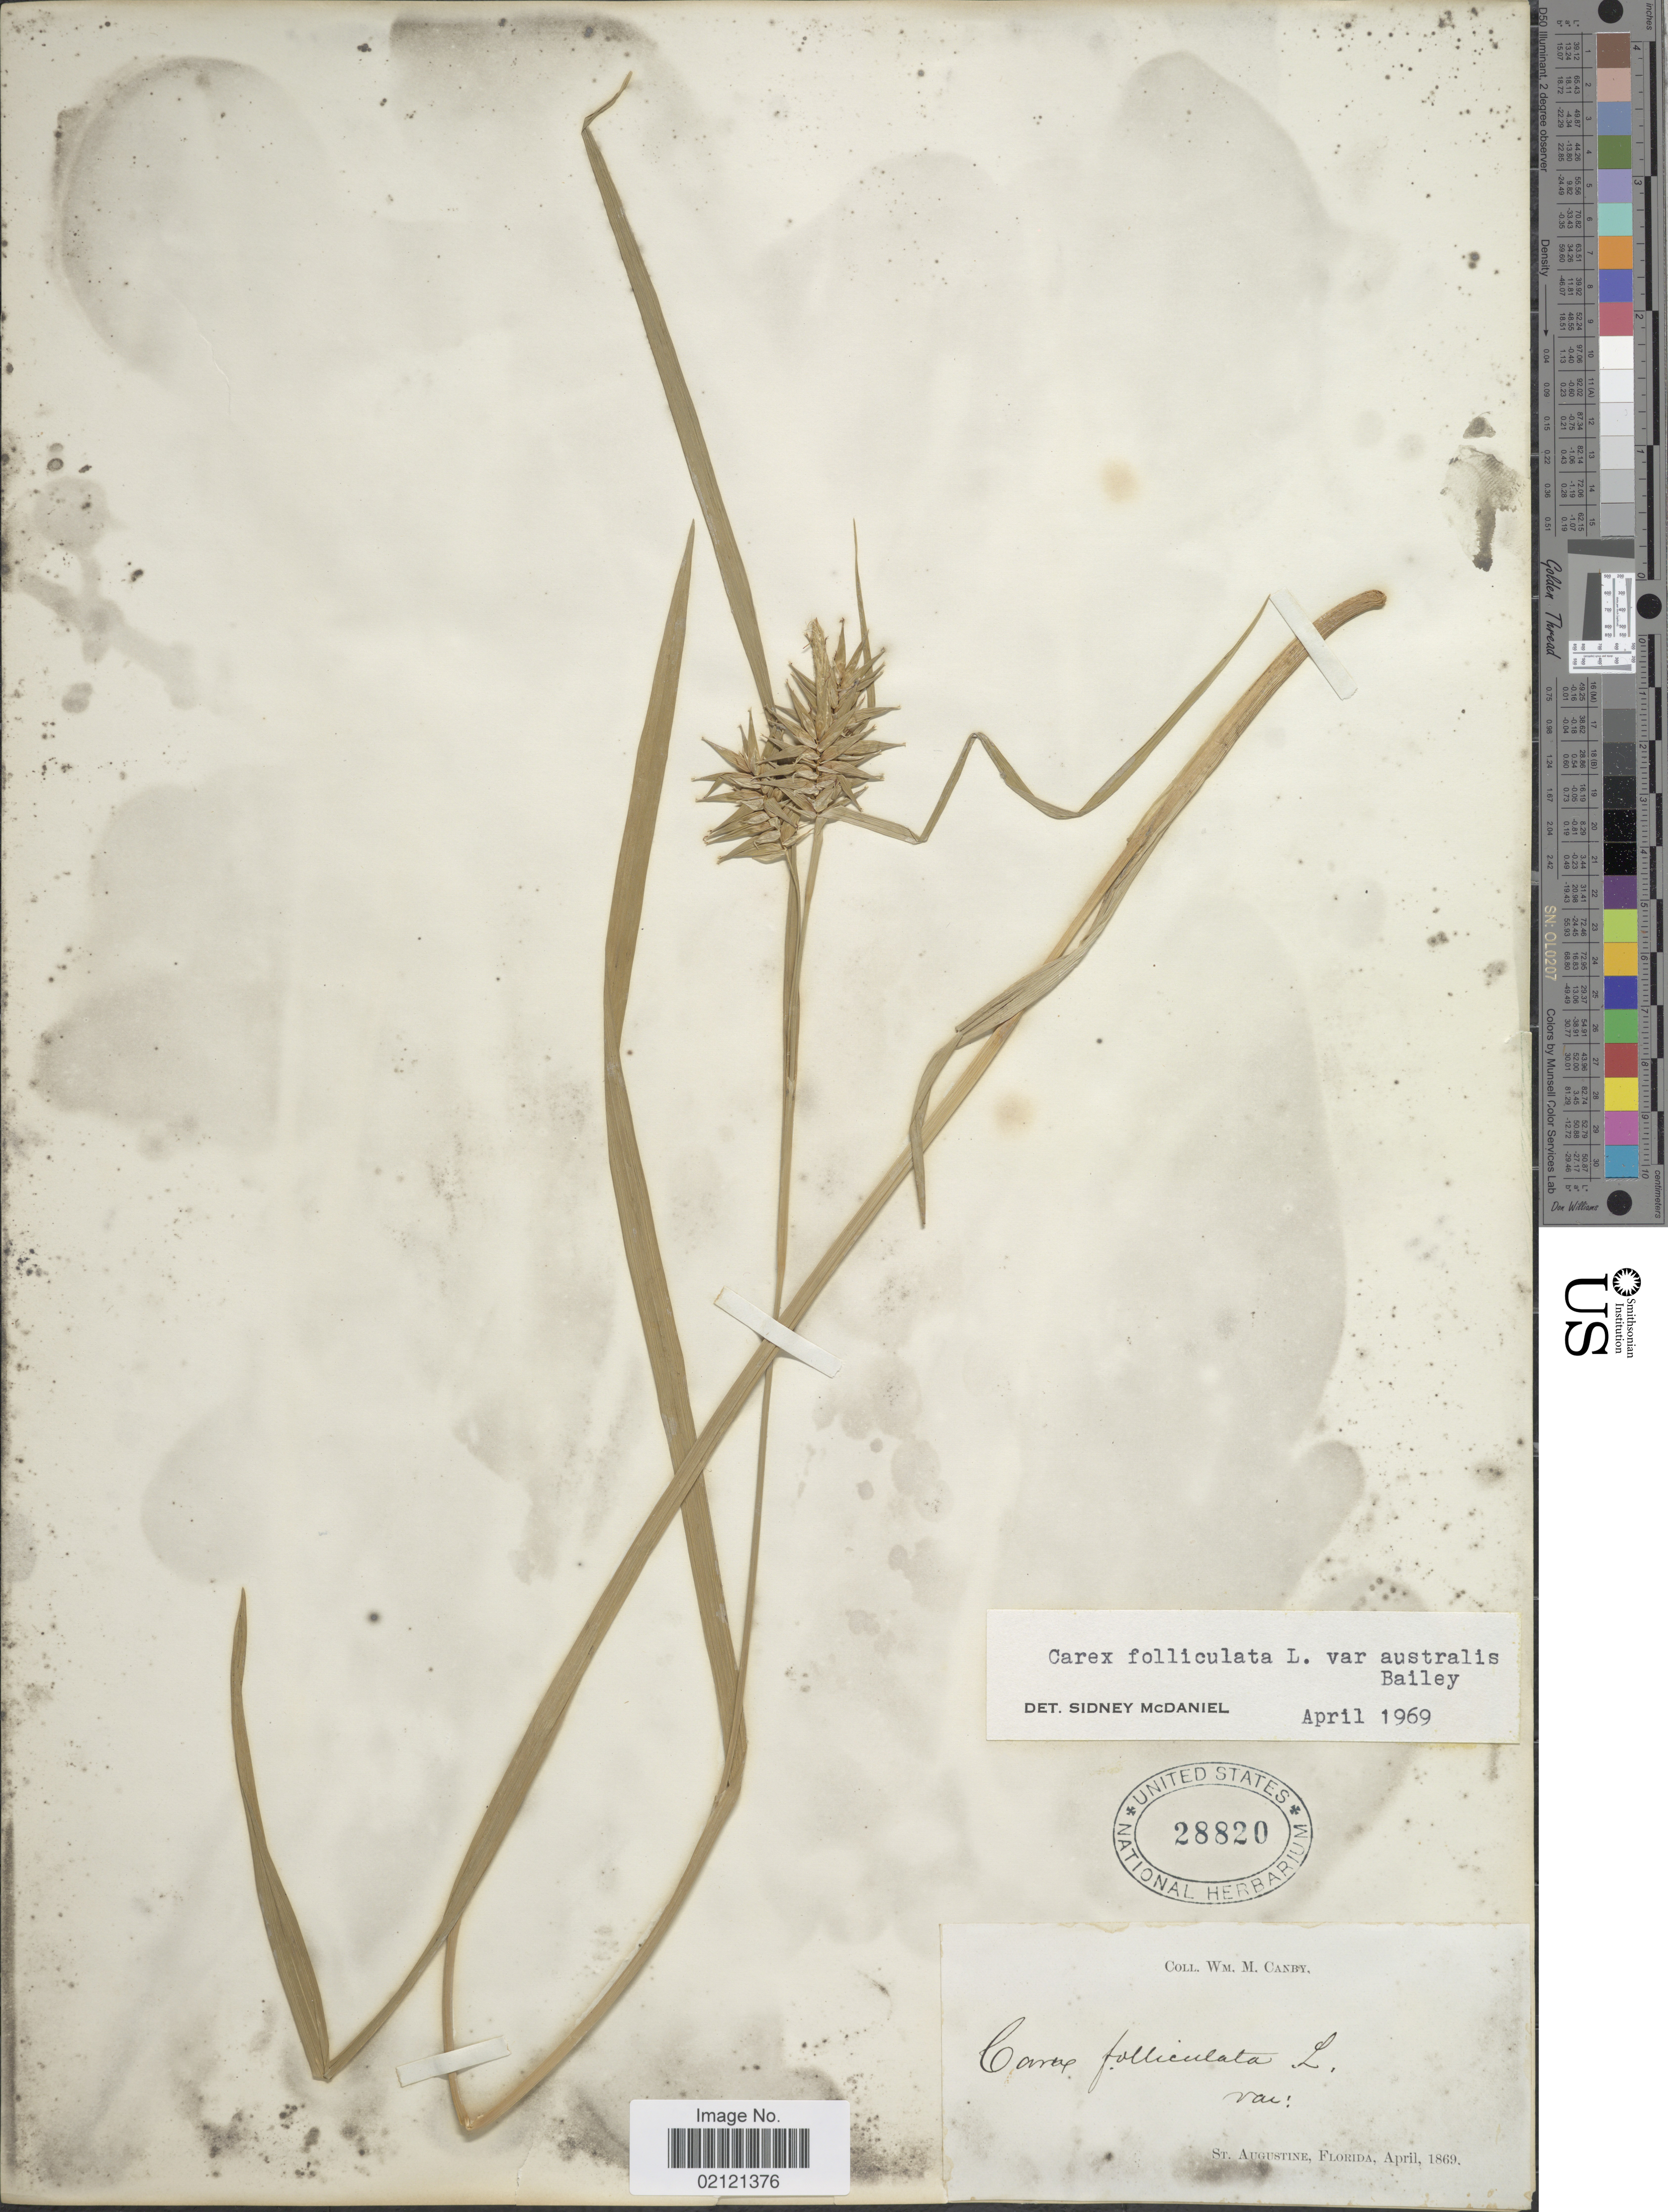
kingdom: Plantae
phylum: Tracheophyta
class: Liliopsida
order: Poales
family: Cyperaceae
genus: Carex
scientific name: Carex lonchocarpa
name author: Willd. ex Spreng.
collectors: W. M. Canby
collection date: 1869-04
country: United States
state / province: Florida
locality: St. Augustine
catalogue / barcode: US 28820